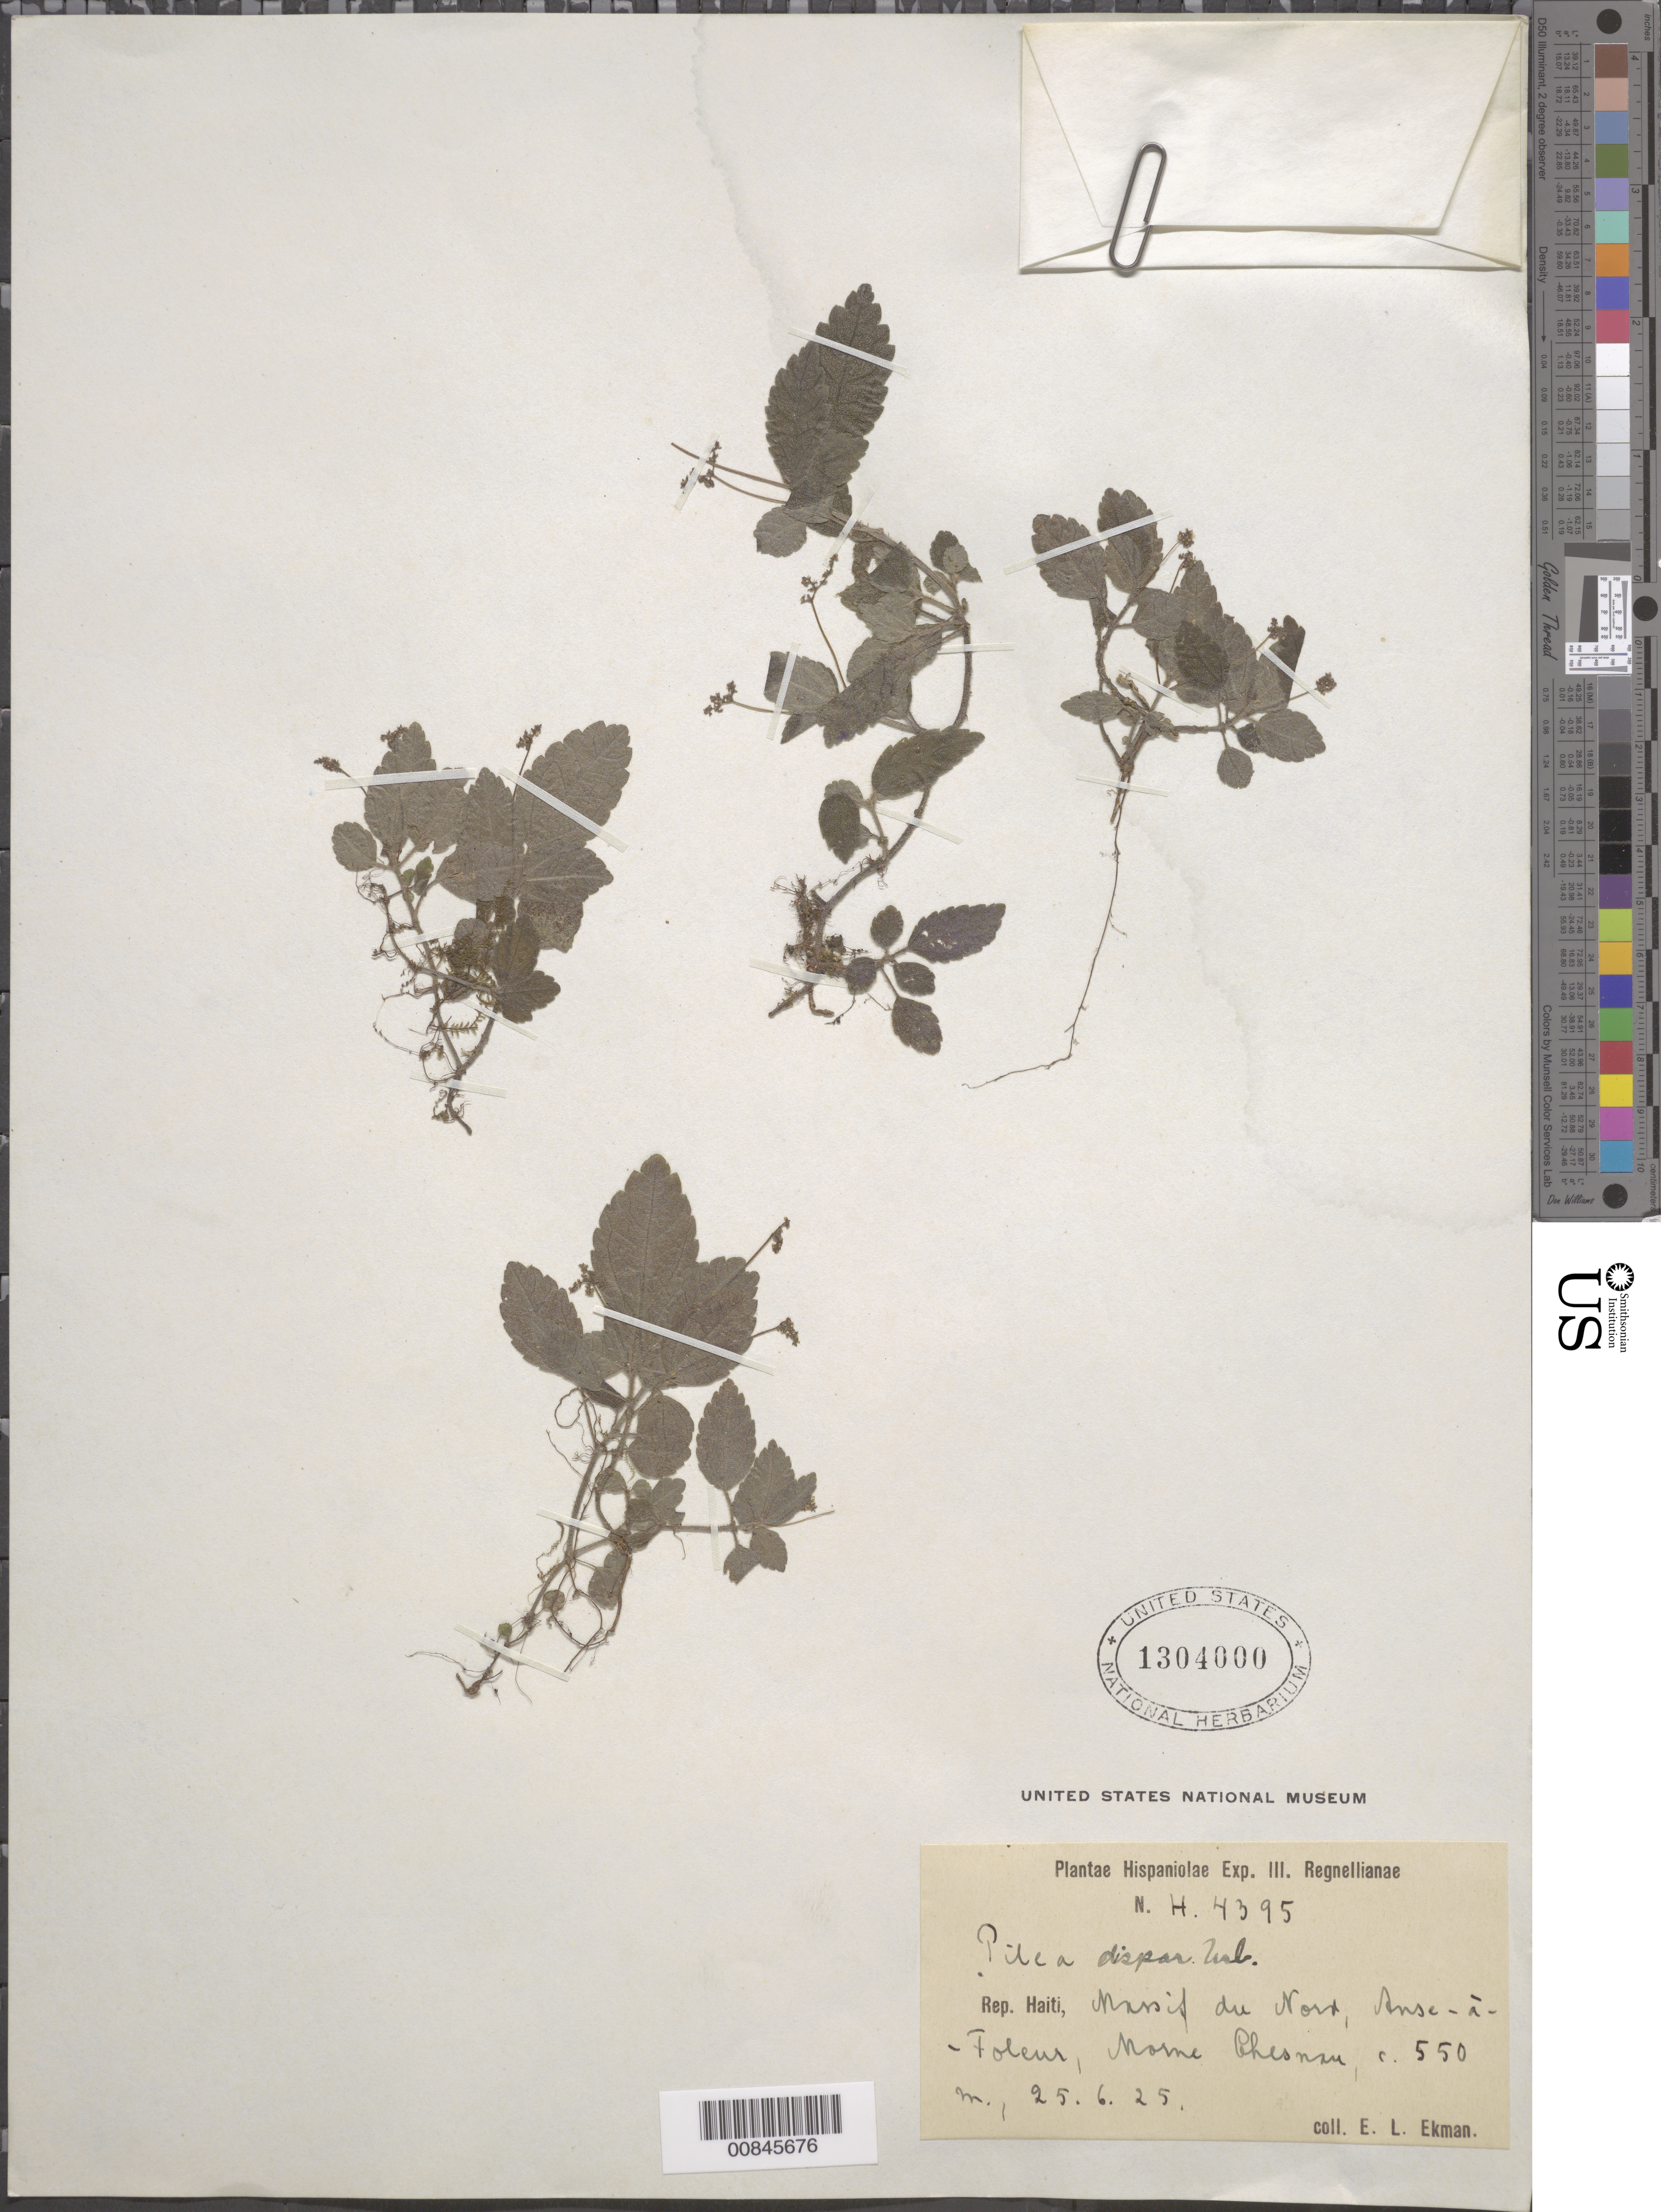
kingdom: Plantae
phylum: Tracheophyta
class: Magnoliopsida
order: Rosales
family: Urticaceae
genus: Pilea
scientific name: Pilea dispar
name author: Urb.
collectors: E. L. Ekman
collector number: H 4395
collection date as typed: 25 Jun 1925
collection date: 1925-06-25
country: Haiti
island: Hispaniola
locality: Massif du Nord, Anse-à-Foleur, Morne Chesnau.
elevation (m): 550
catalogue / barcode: US 1304000